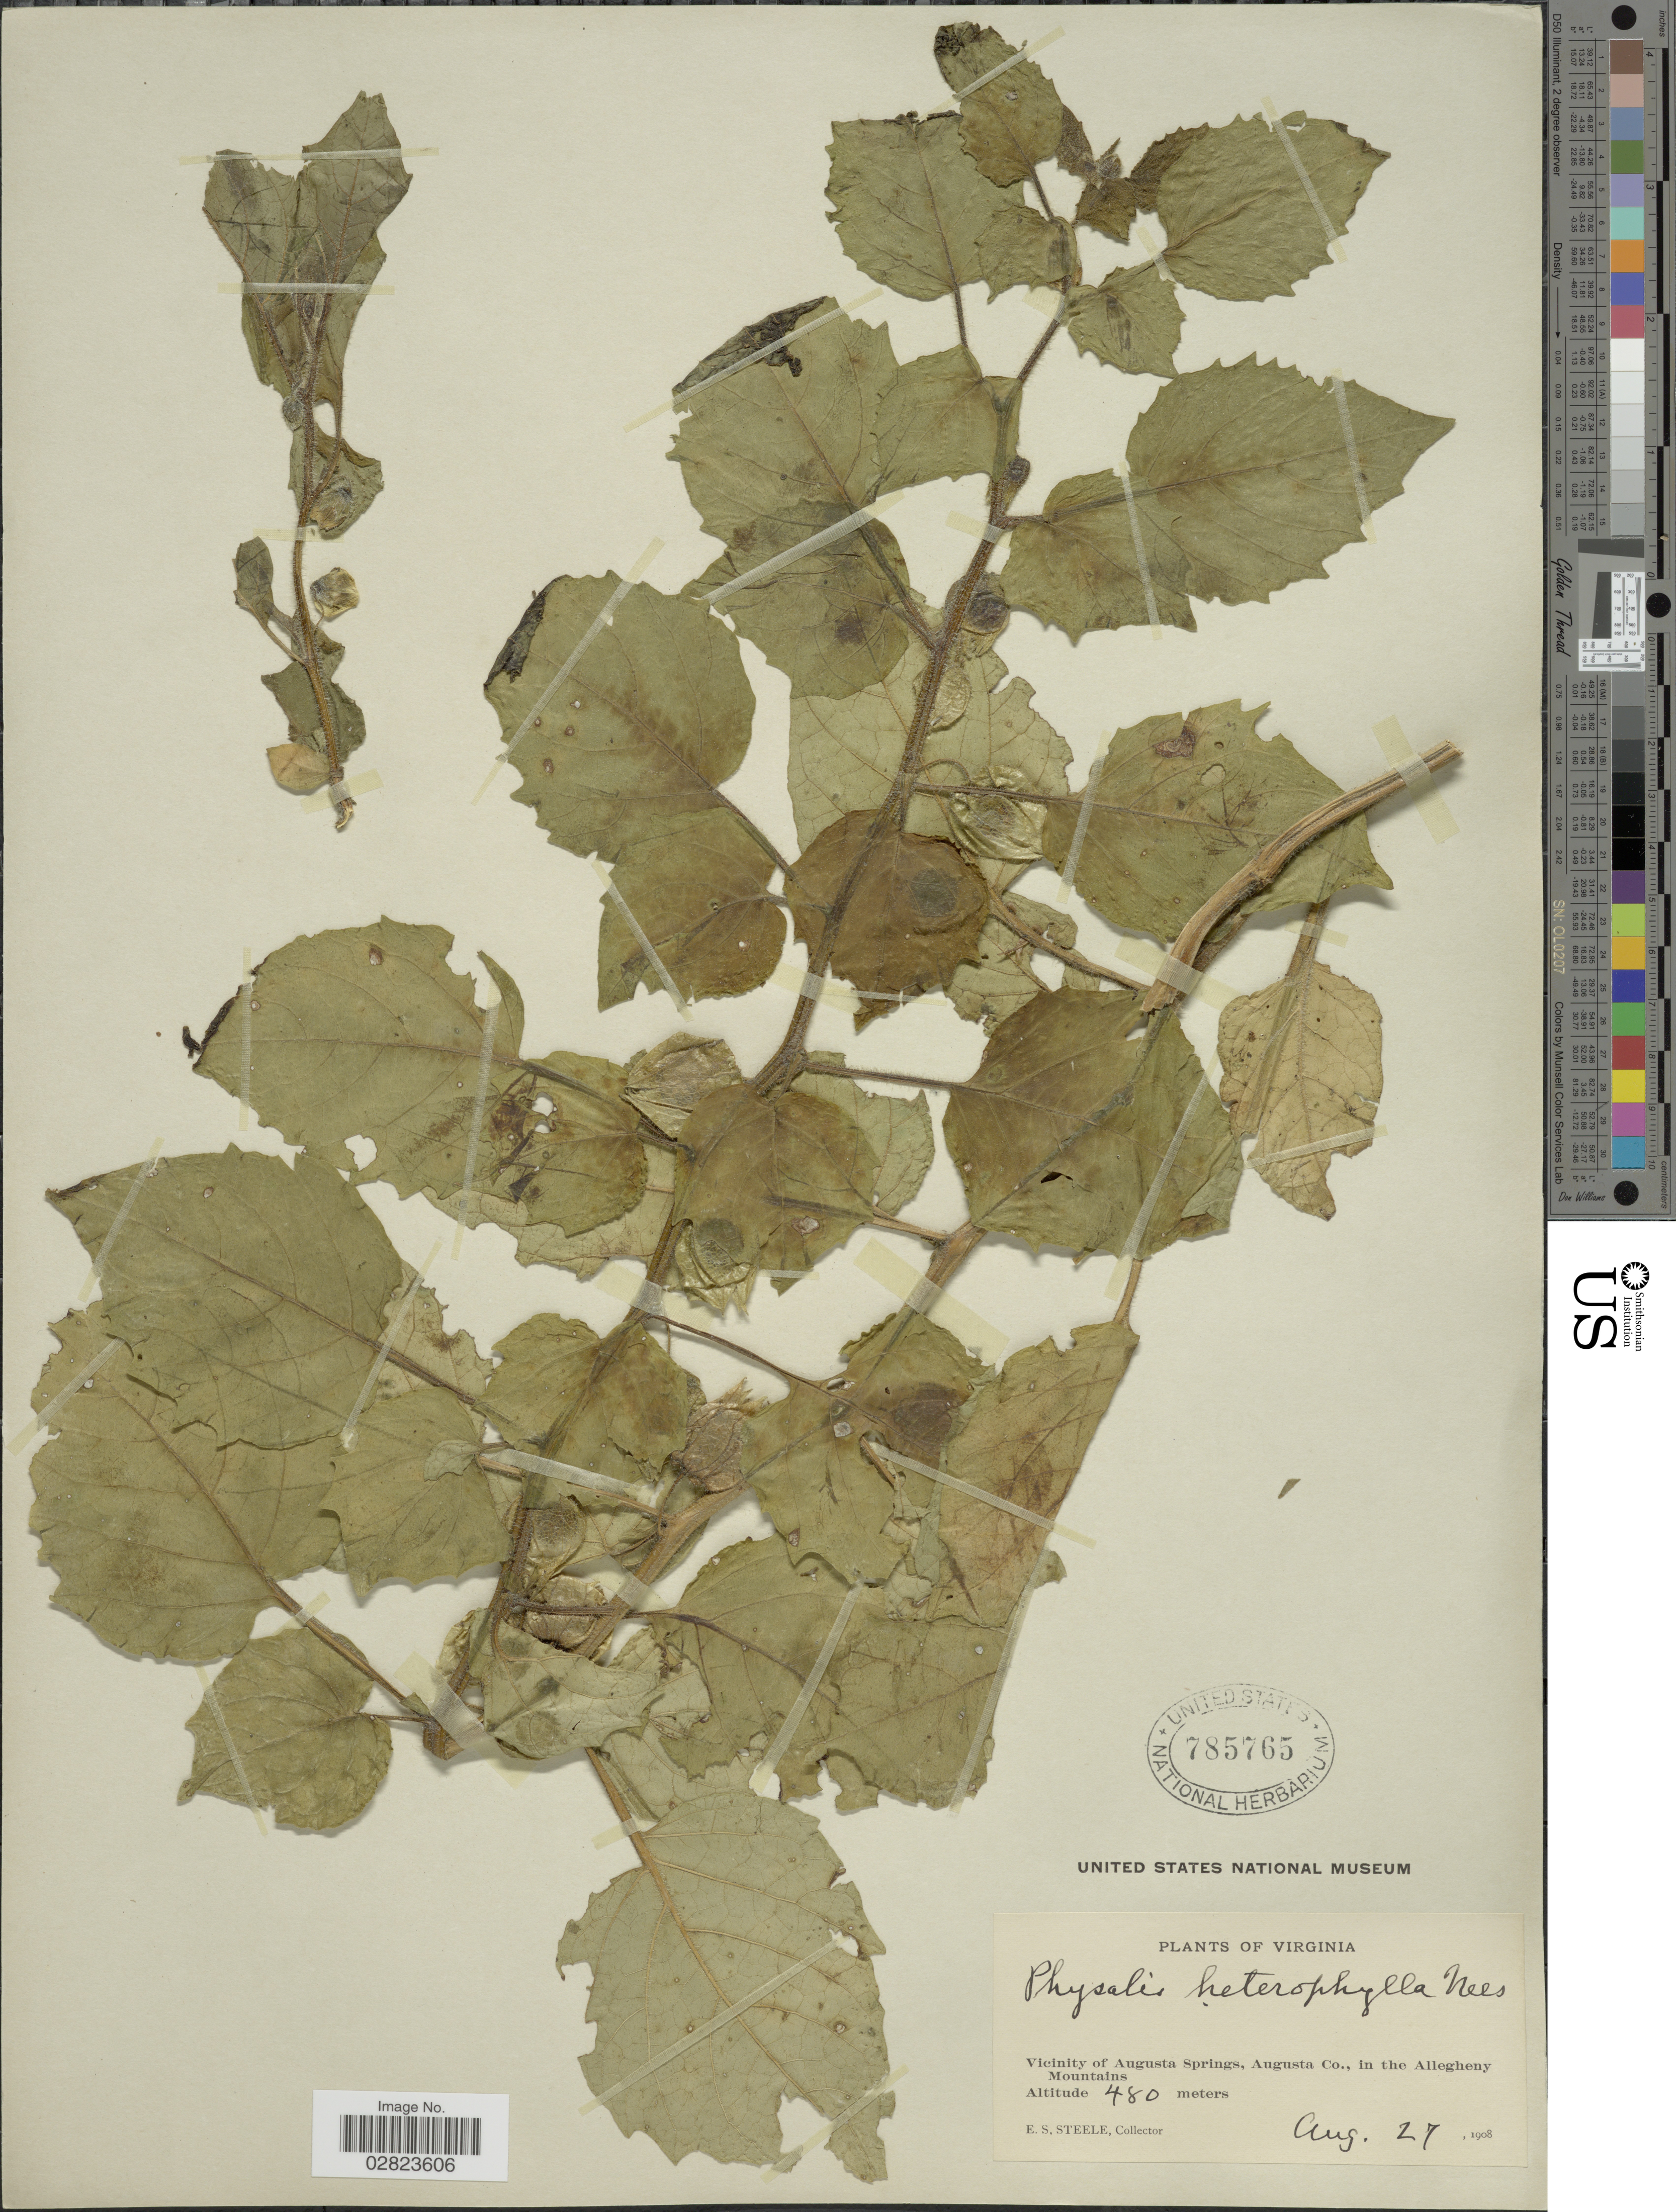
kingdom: Plantae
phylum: Tracheophyta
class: Magnoliopsida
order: Solanales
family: Solanaceae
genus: Physalis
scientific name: Physalis heterophylla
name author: Nees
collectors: E. Steele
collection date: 1908-08-27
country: United States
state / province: Virginia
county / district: Augusta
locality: Vicinity of Augusta Springs, Augusta Co., in the Allegheny Mountains.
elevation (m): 480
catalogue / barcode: US 785765